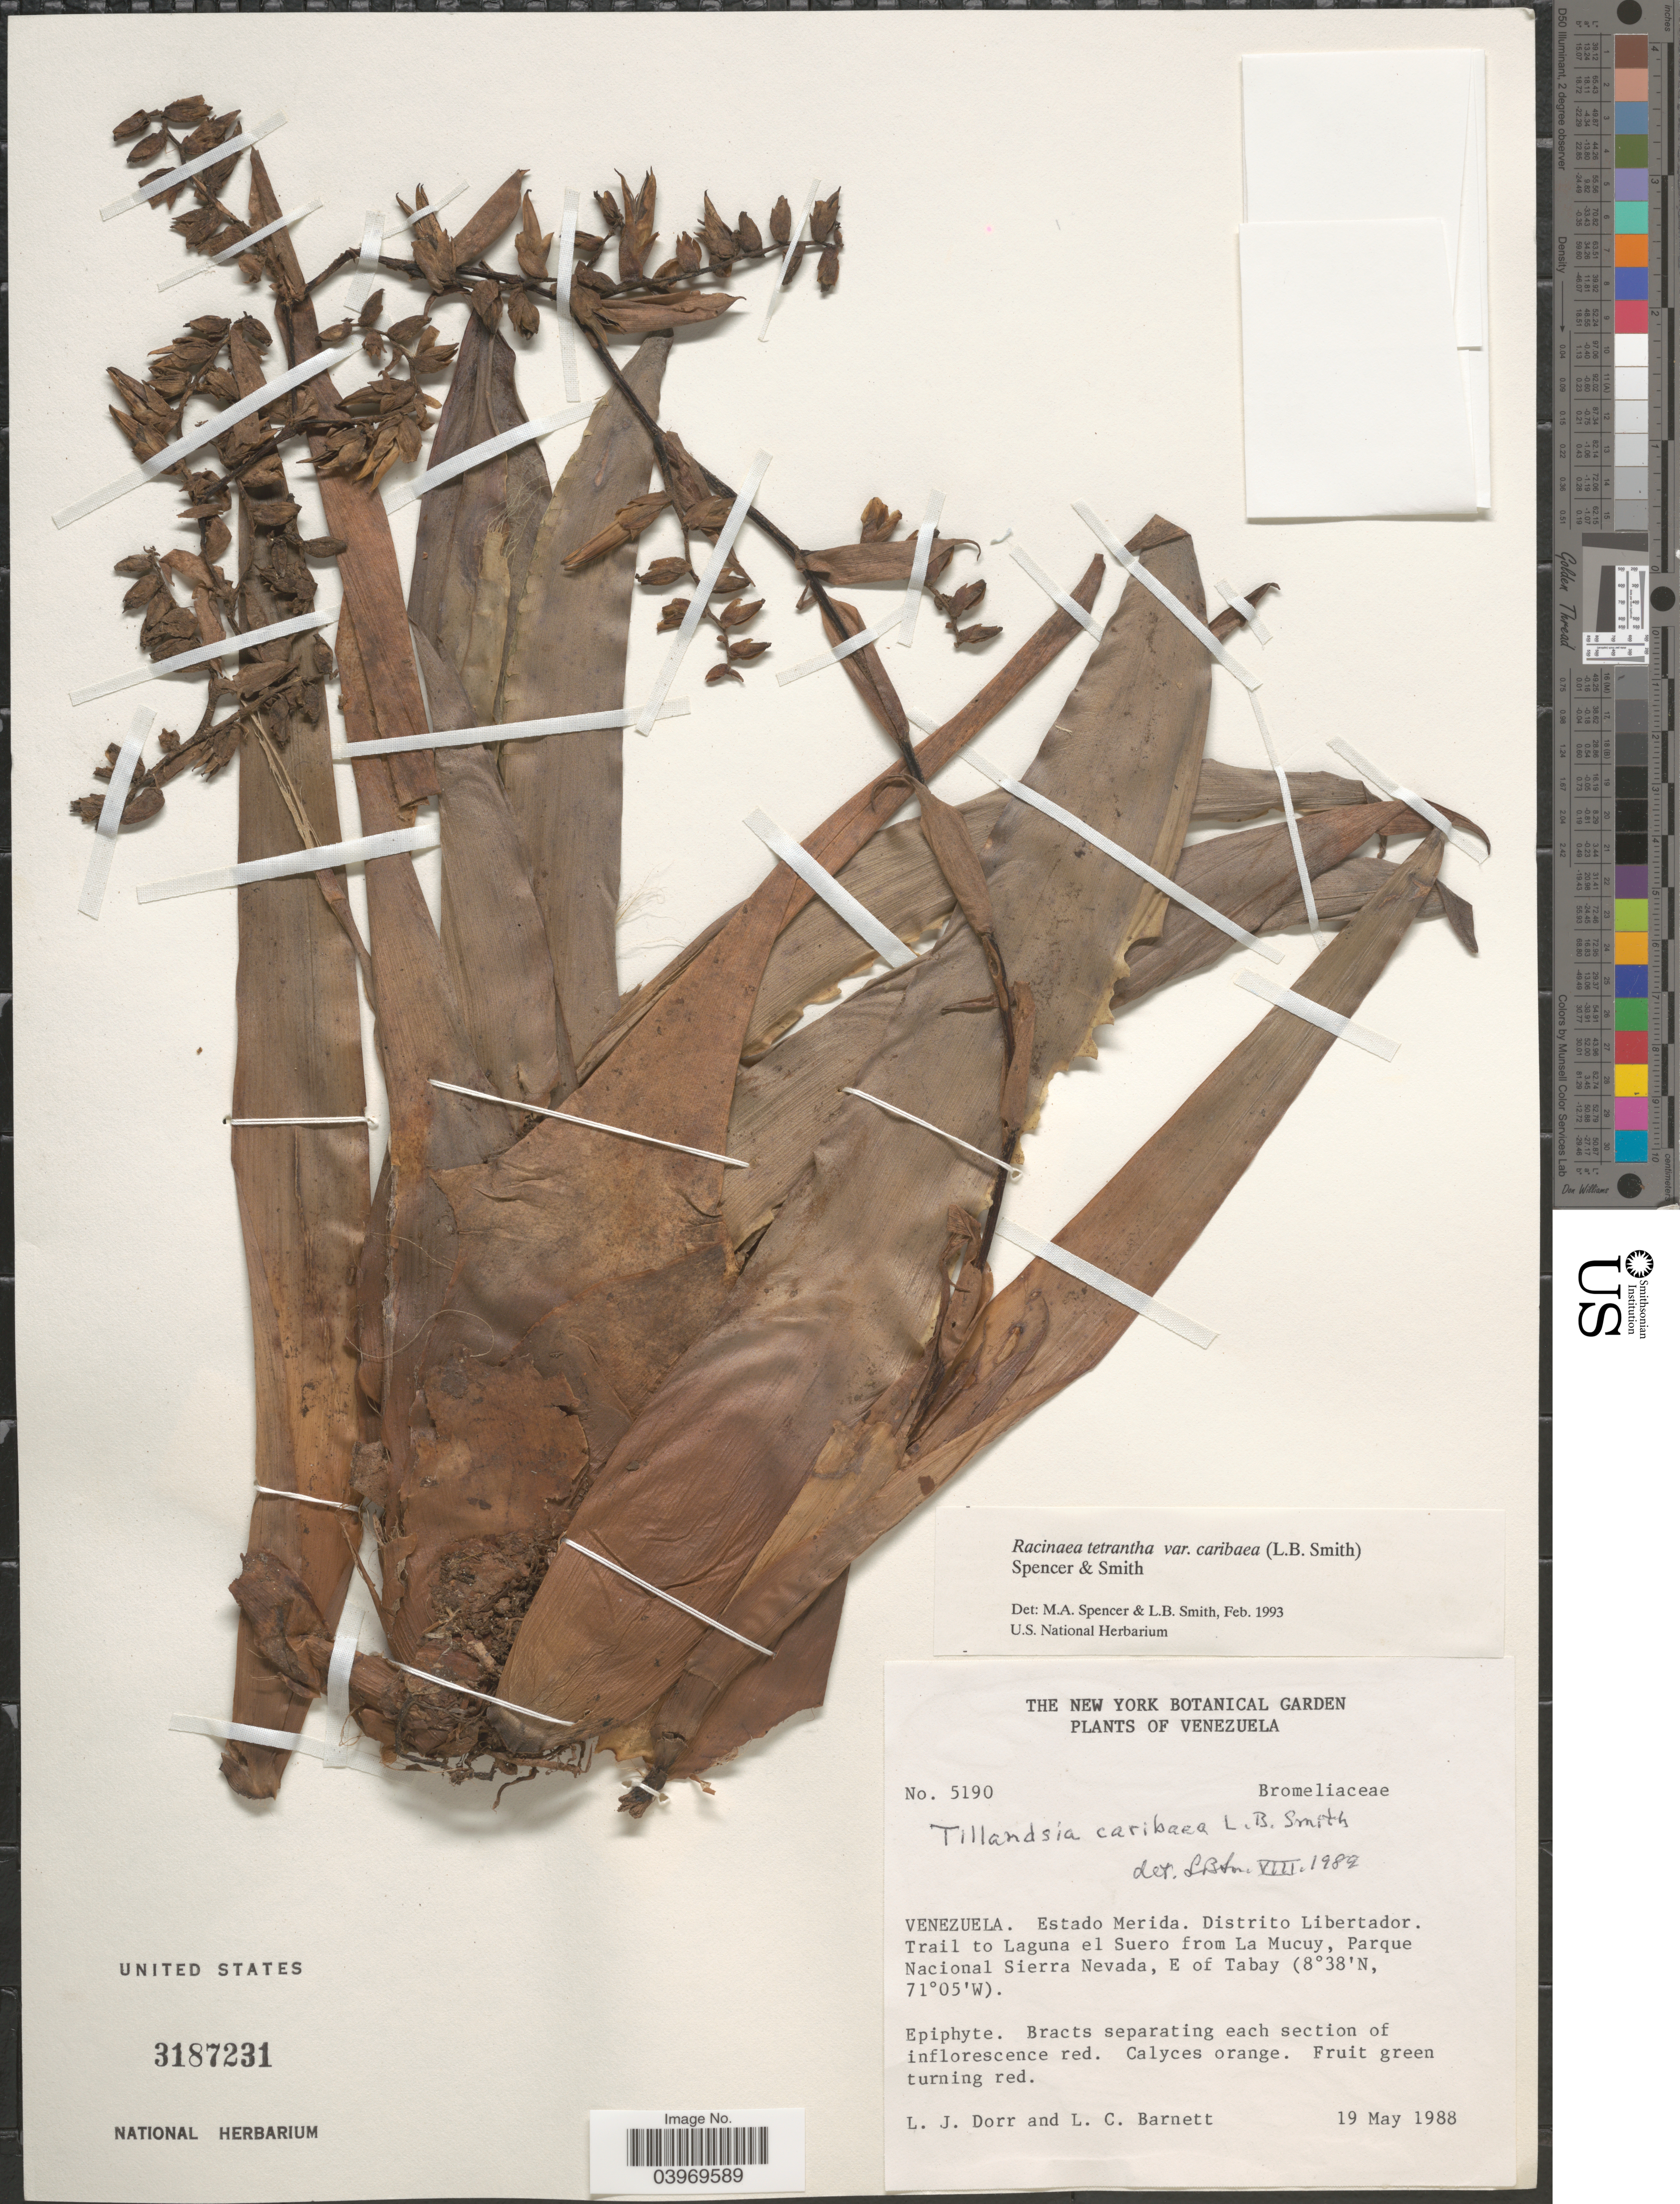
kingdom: Plantae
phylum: Tracheophyta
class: Liliopsida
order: Poales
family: Bromeliaceae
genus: Racinaea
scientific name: Racinaea tetrantha var. caribaea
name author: (L.B. Sm.) M.A. Spencer & L.B. Sm.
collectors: L. J. Dorr & L. C. Barnett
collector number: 5190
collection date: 1988-05-19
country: Venezuela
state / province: Mérida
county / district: Libertador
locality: Trail to Laguna el Suero from La Mucuy, Parque Nacional Sierra Nevada, E of Tabay.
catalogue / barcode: US 3187231